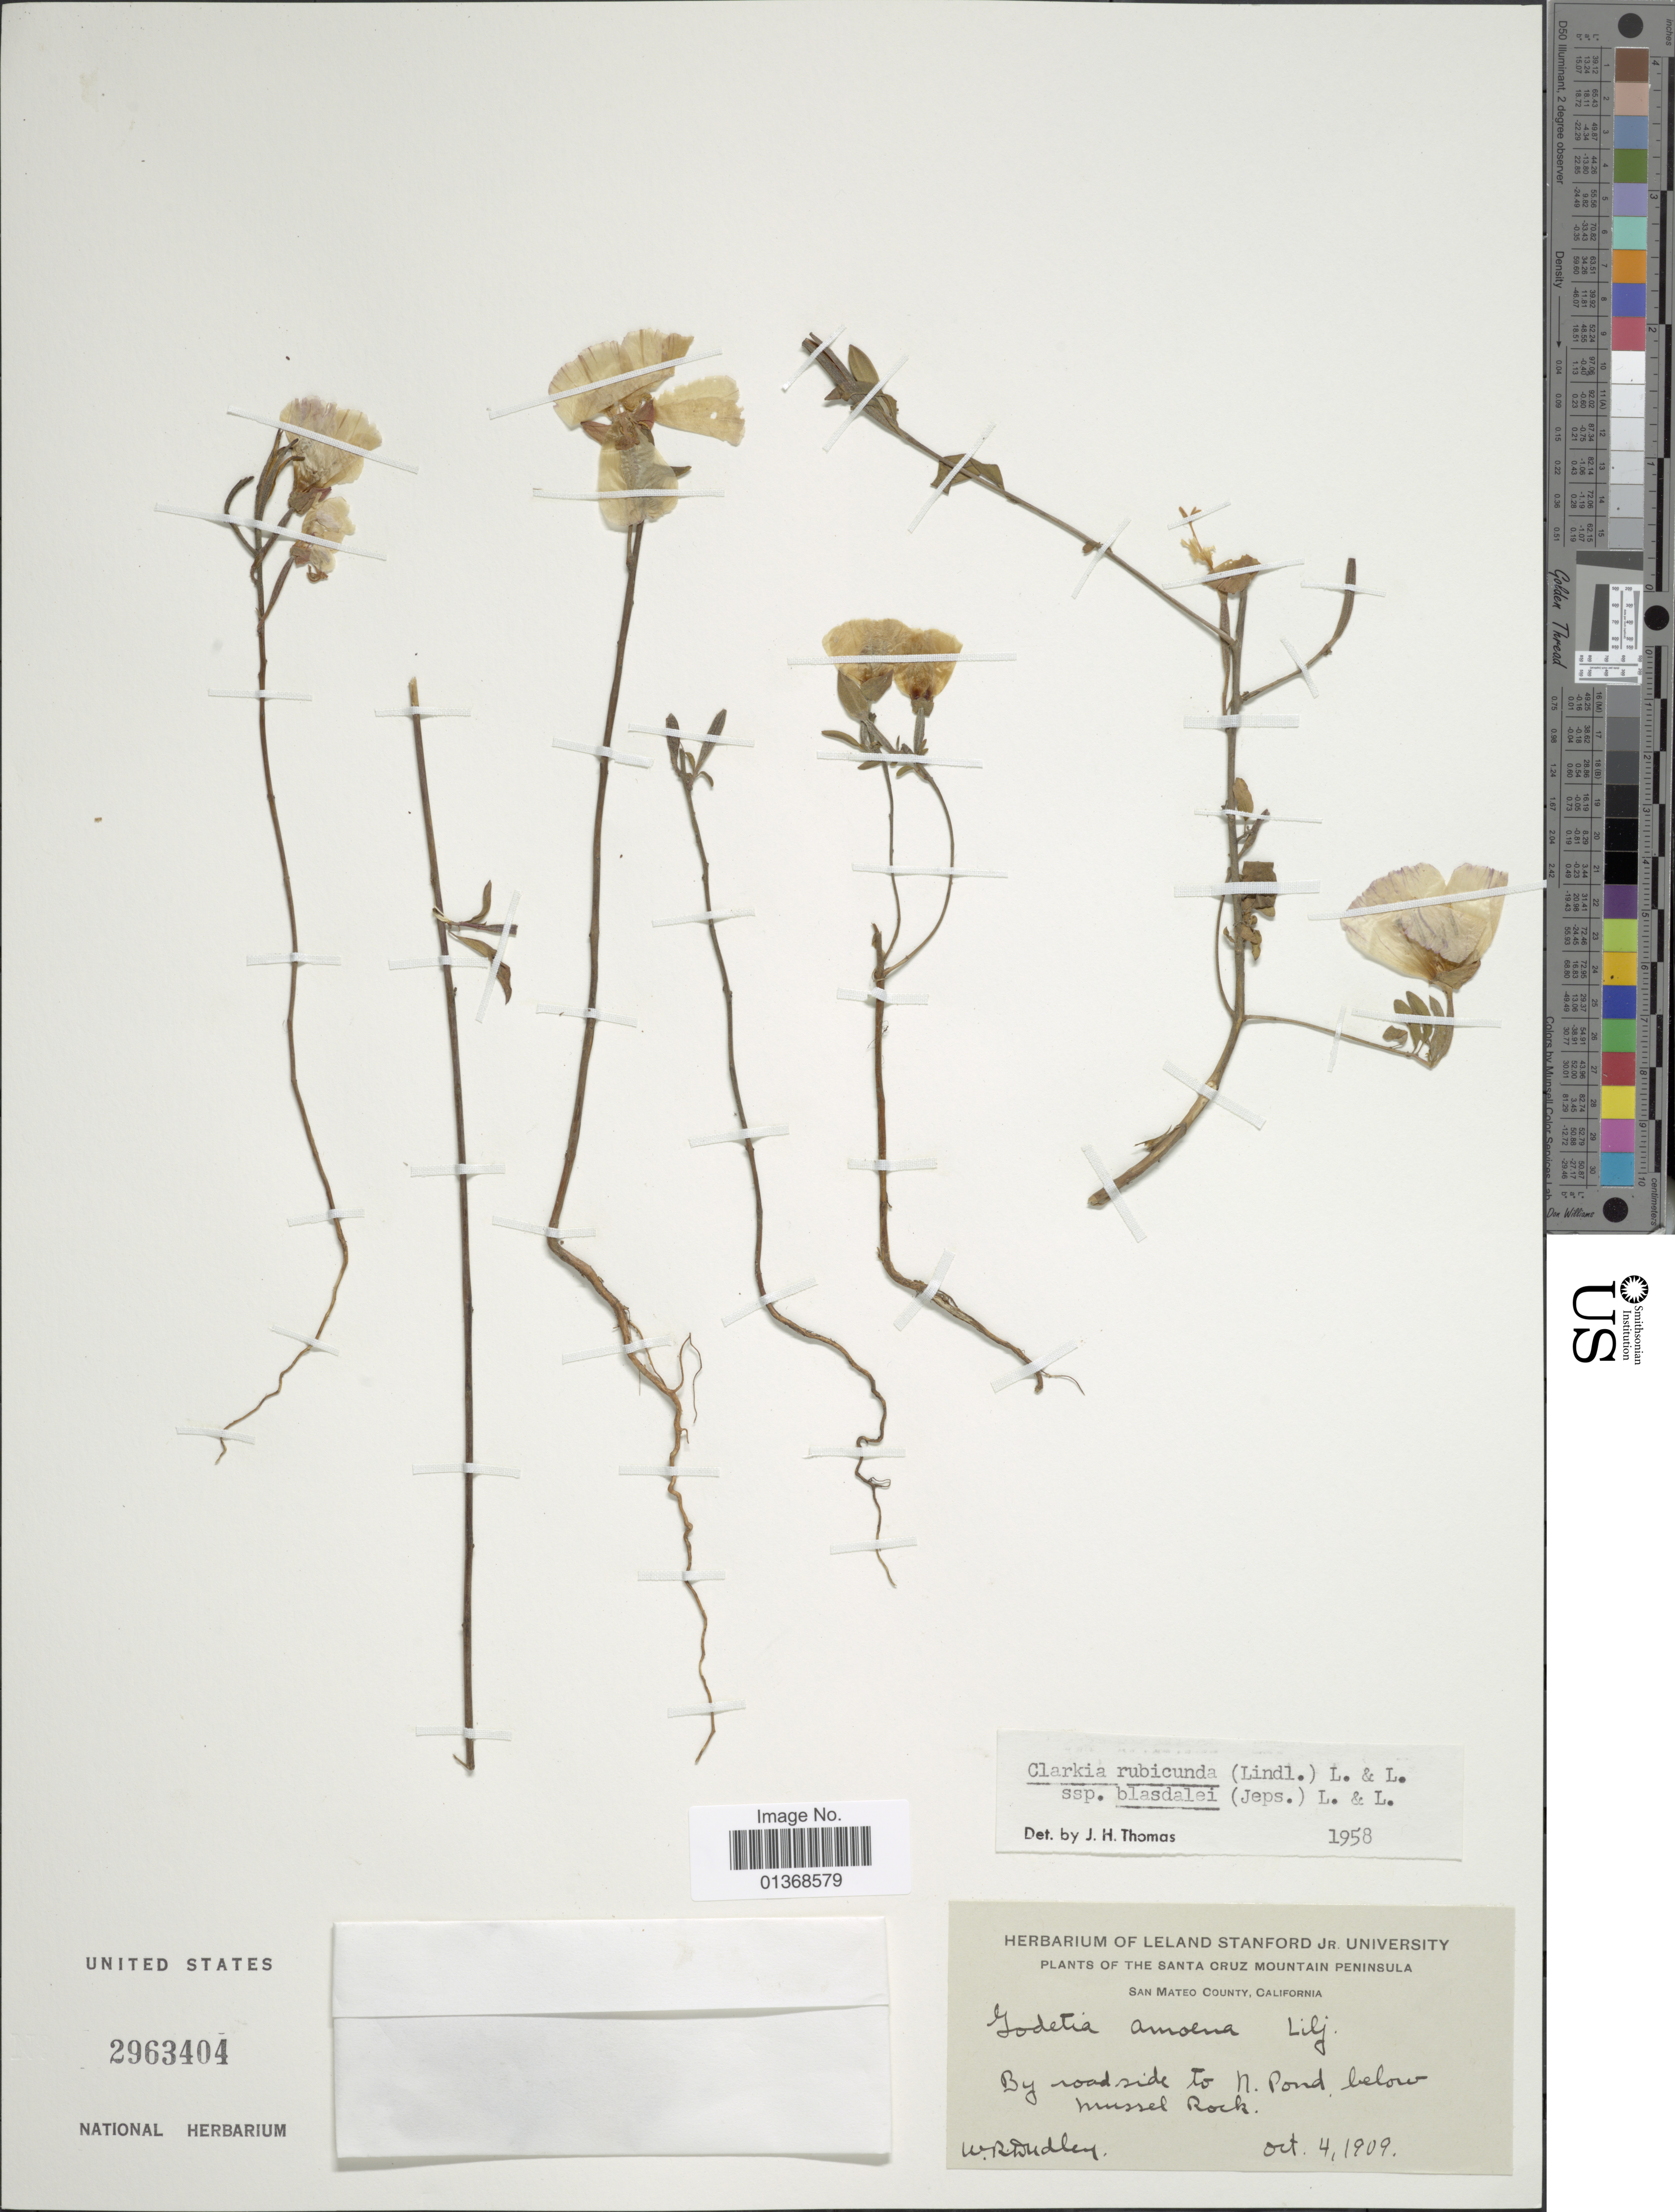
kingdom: Plantae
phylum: Tracheophyta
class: Magnoliopsida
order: Myrtales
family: Onagraceae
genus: Clarkia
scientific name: Clarkia rubicunda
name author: (Lindl.) F. H. Lewis & M.R. Lewis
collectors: W. Dudley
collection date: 1909-10-04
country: United States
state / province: California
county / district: San Mateo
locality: Santa Cruz Mountain Peninsula, San Mateo County, by roadside to N. Pond below Mussel Rock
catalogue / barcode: US 2963404